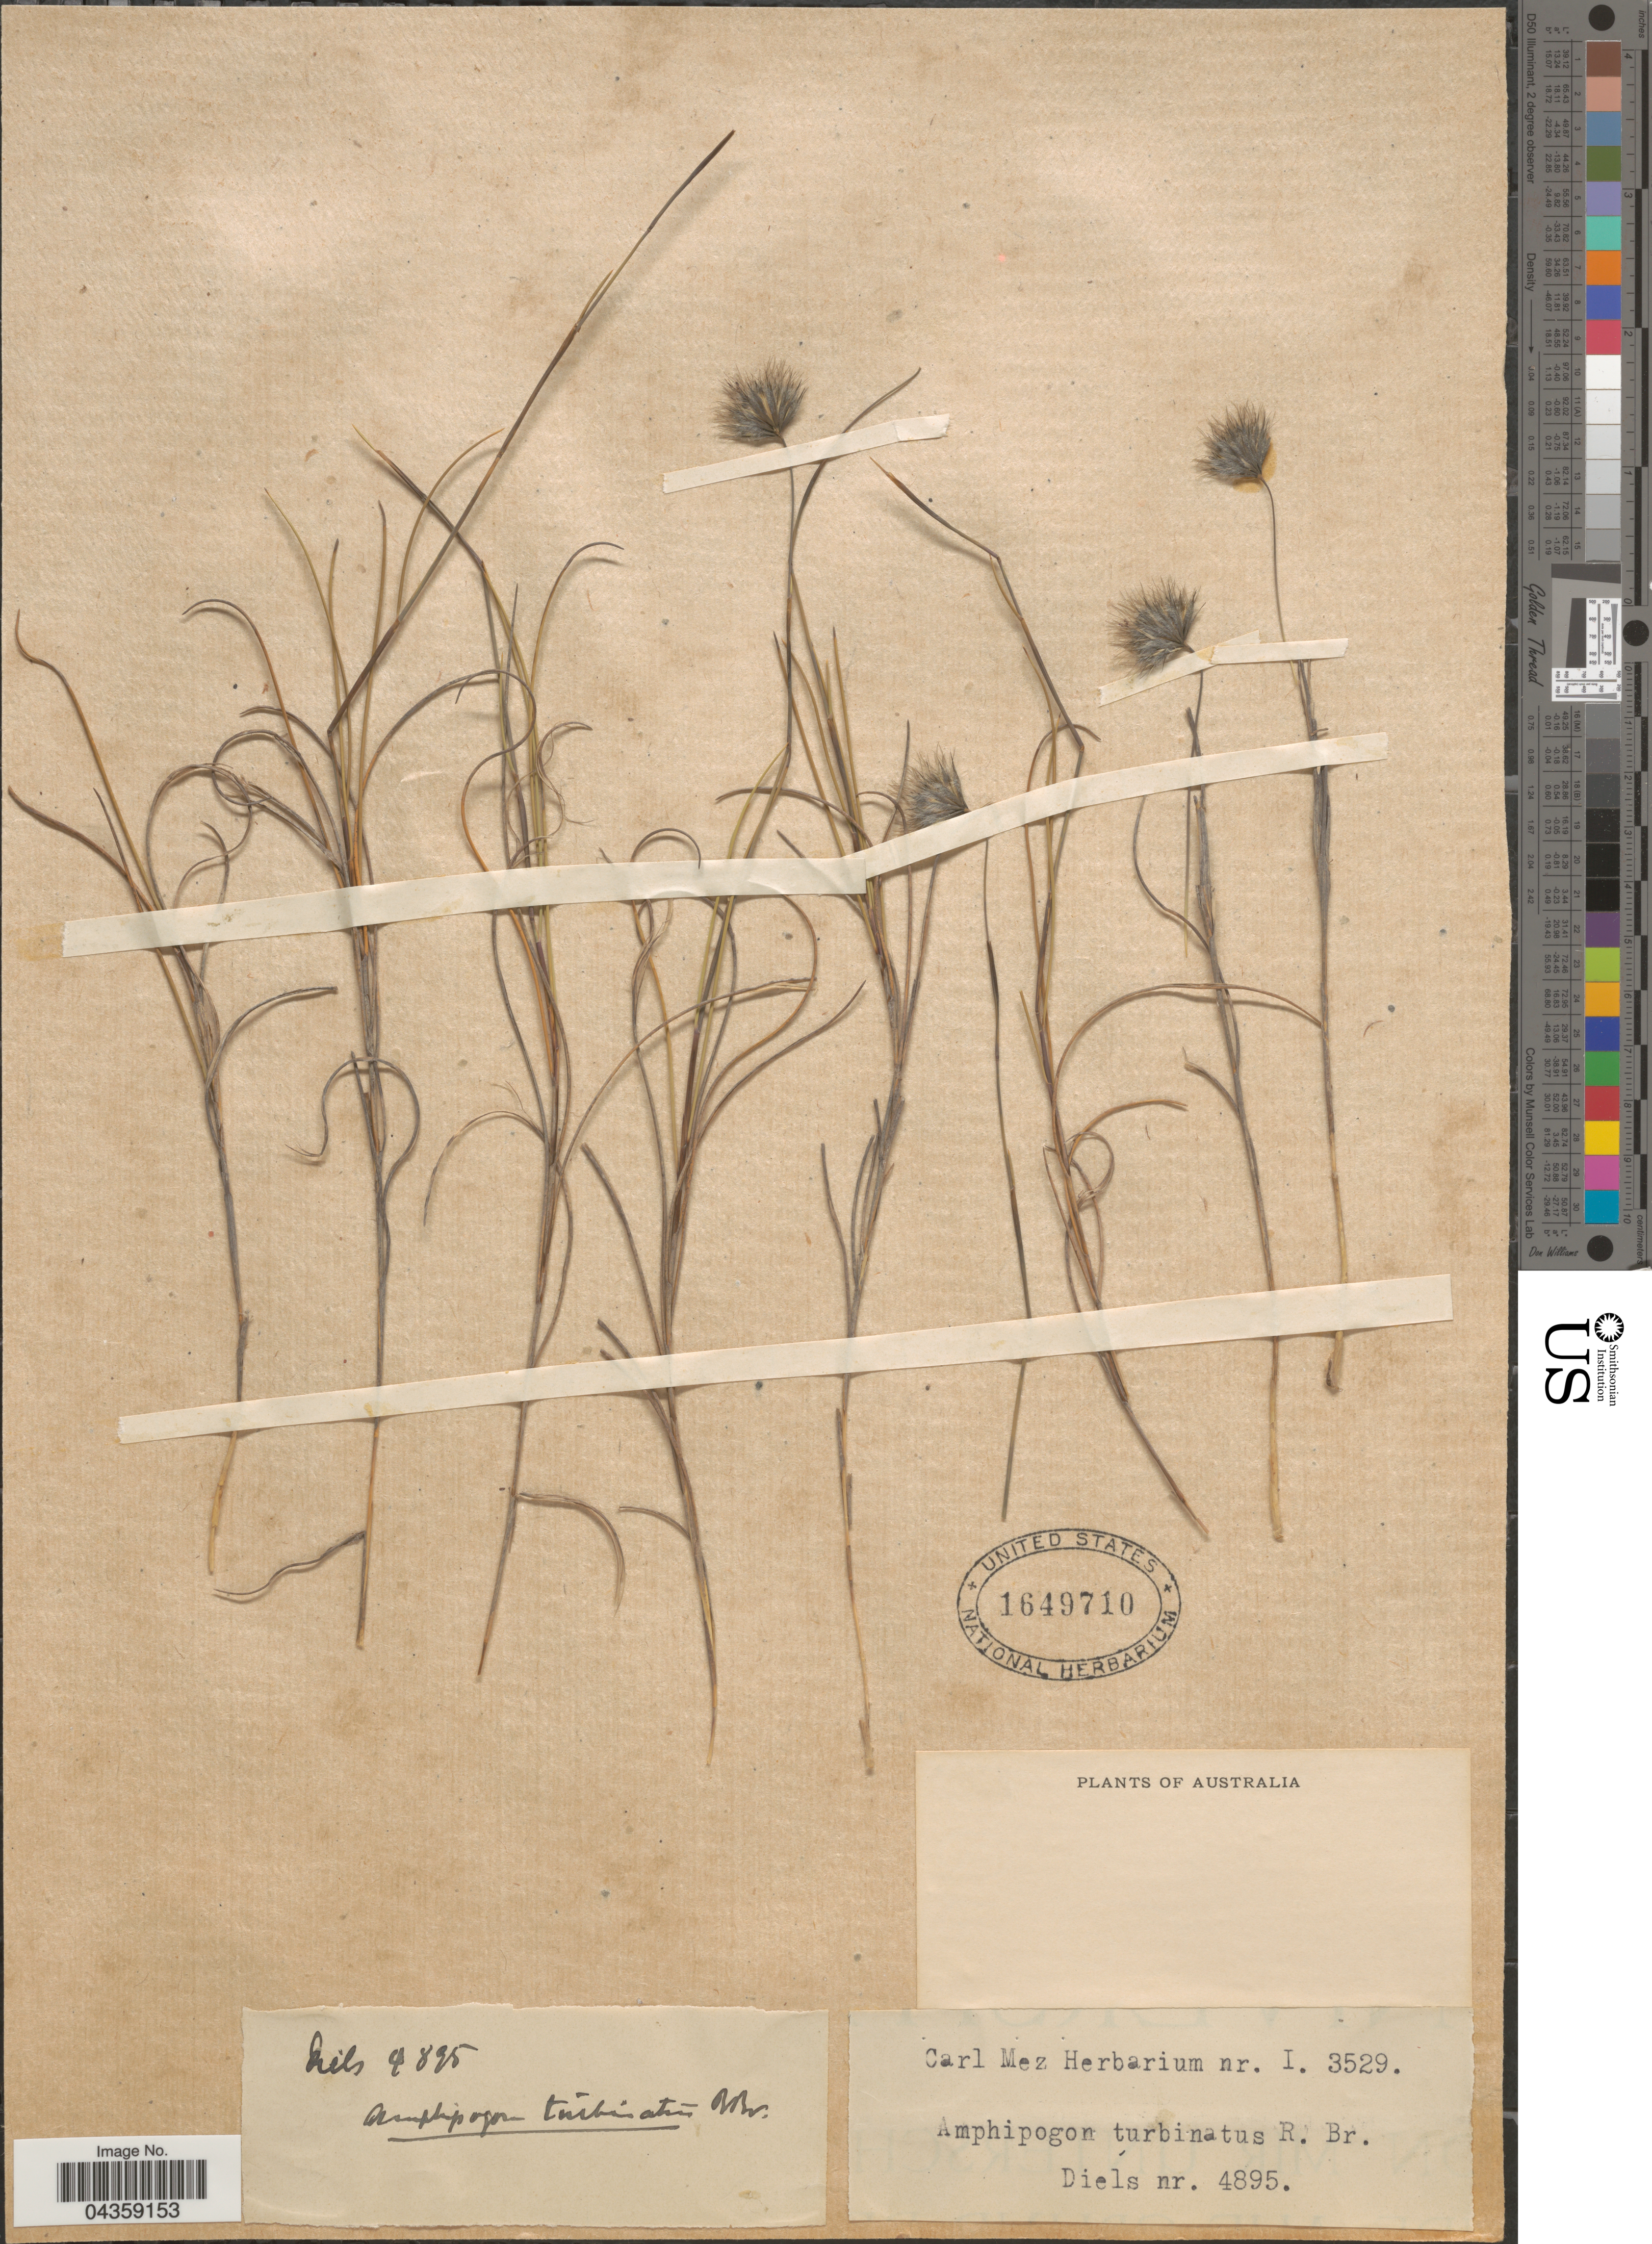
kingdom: Plantae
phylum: Tracheophyta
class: Liliopsida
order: Poales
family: Poaceae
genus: Amphipogon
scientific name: Amphipogon turbinatus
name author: R. Br.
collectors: Diels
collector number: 4895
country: Australia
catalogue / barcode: US 1649710